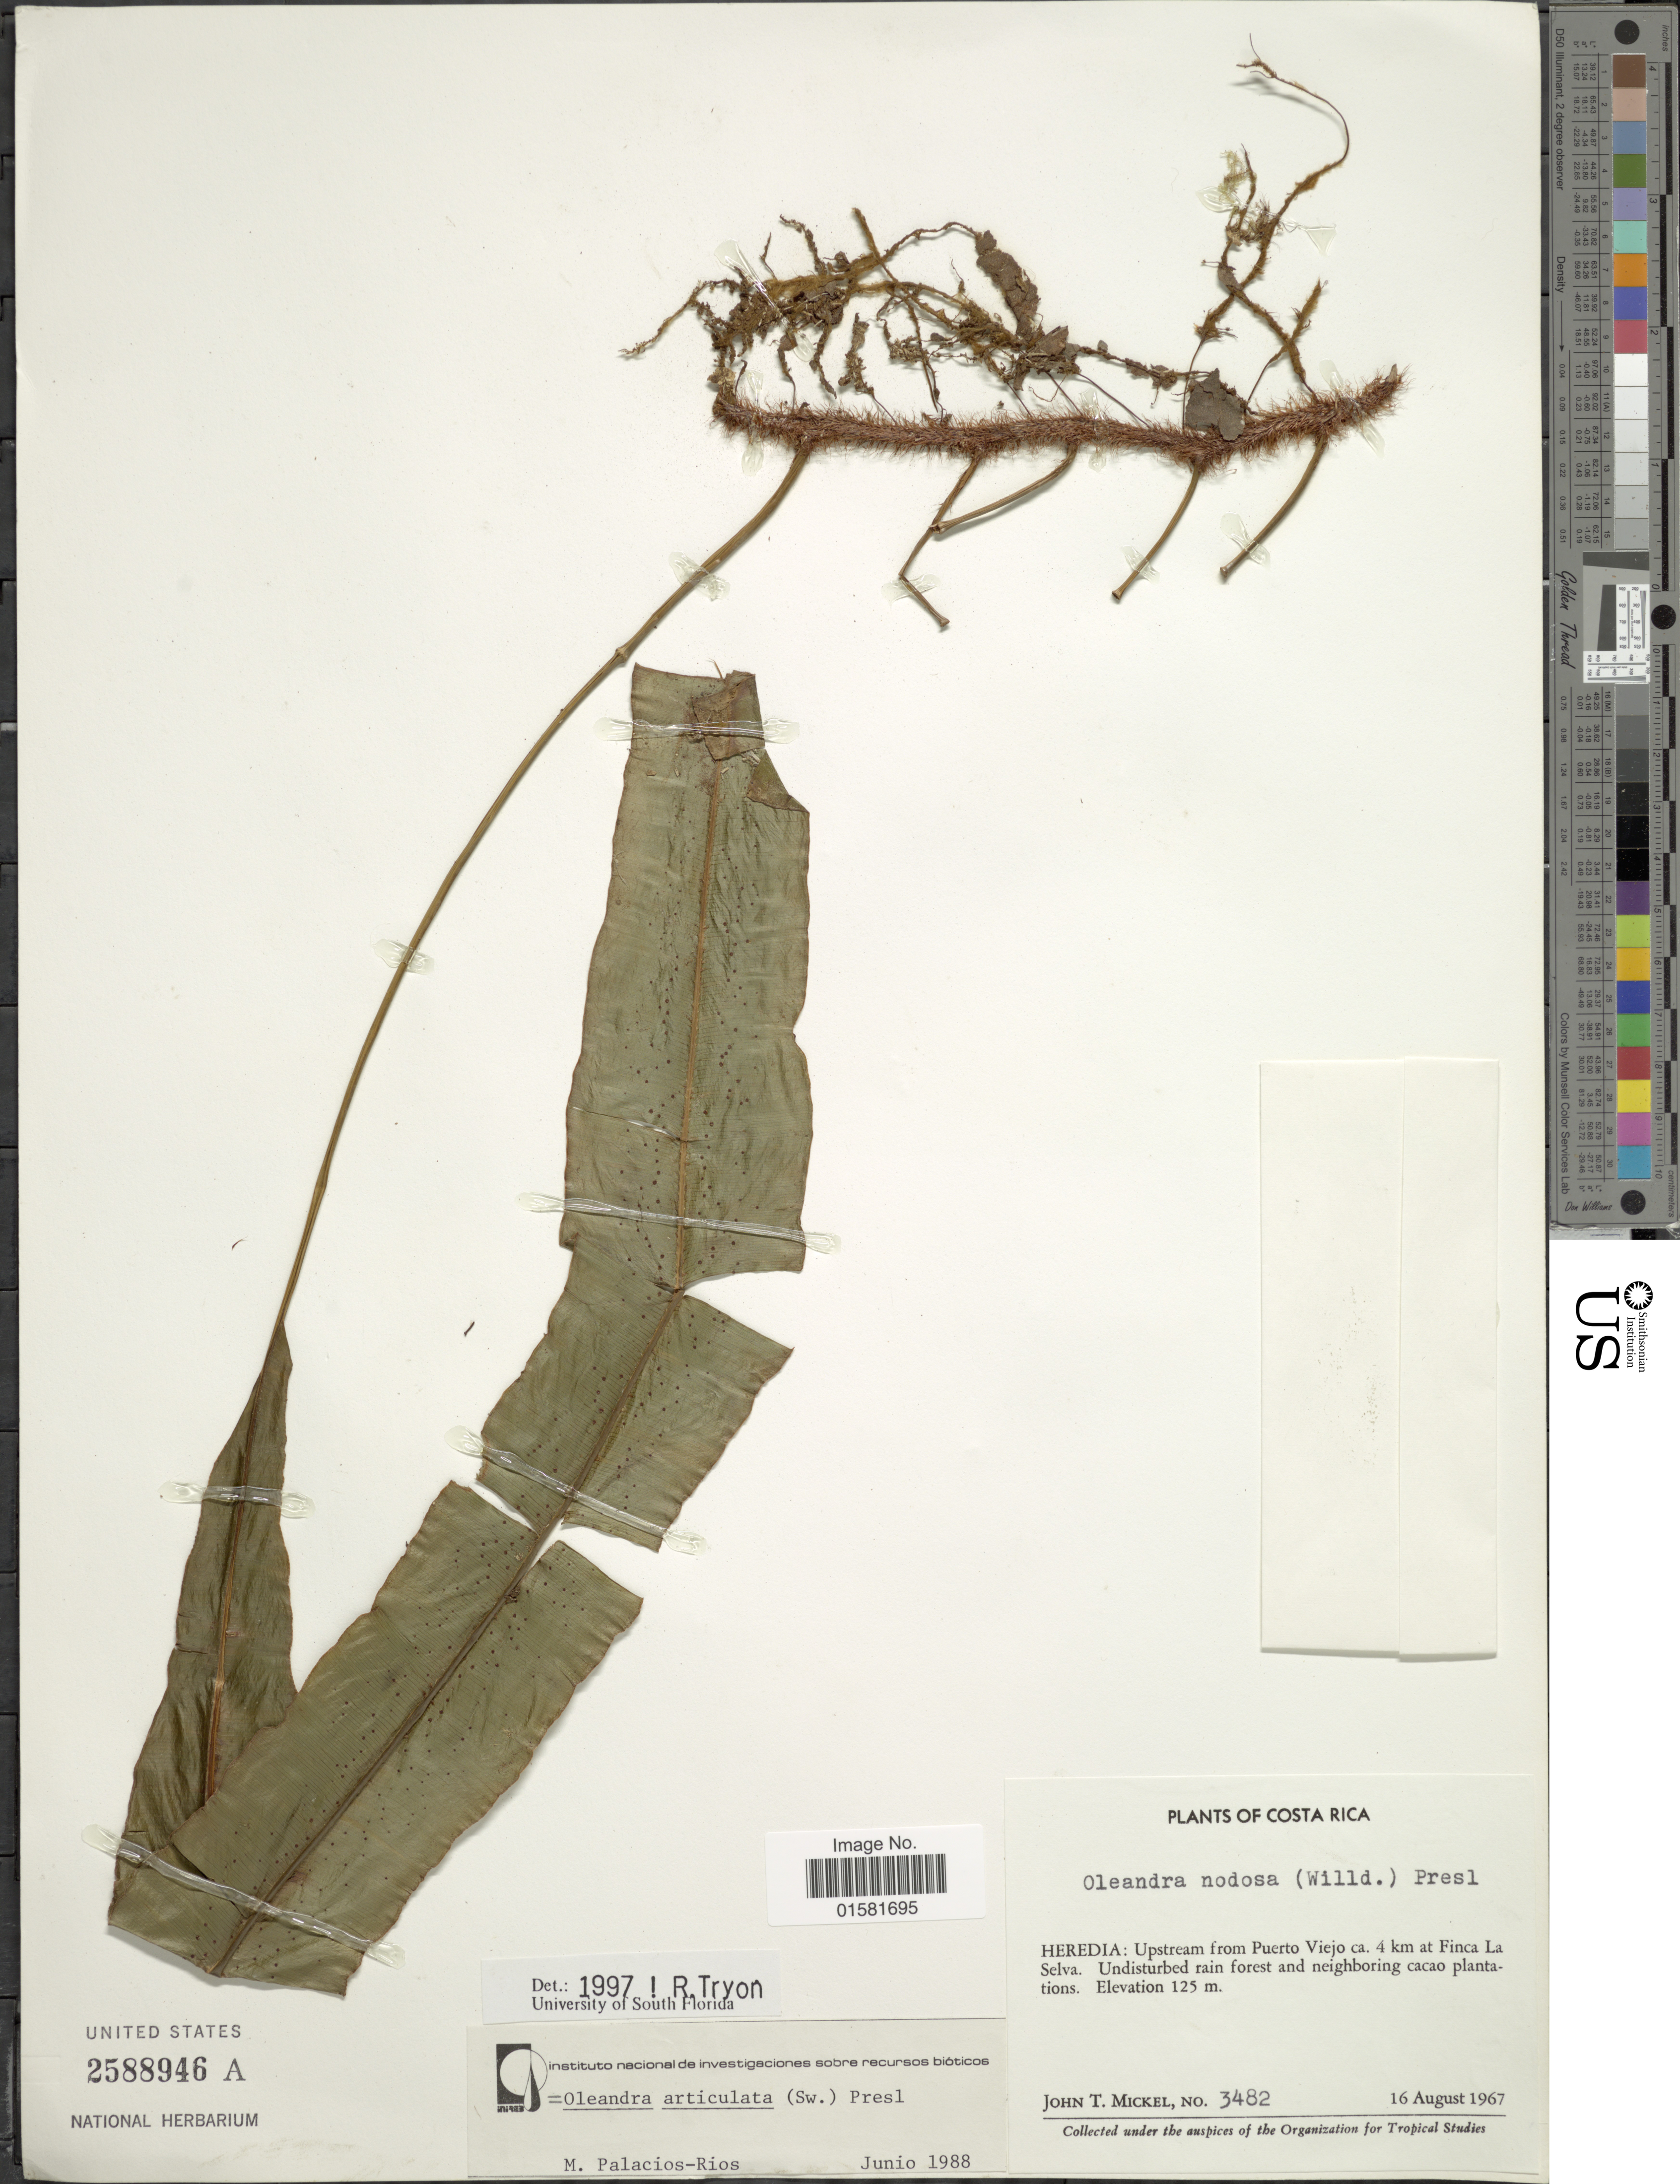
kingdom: Plantae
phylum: Tracheophyta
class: Polypodiopsida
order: Polypodiales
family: Oleandraceae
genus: Oleandra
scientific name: Oleandra articulata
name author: (Sw.) C. Presl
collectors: J. T. Mickel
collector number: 3482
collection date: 1967-08-16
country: Costa Rica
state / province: Heredia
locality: Costa Rica, Heredia: Upstream from Puerto Viejo ca. 4 km at Finca La Selva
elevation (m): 125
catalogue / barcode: US 2588946A